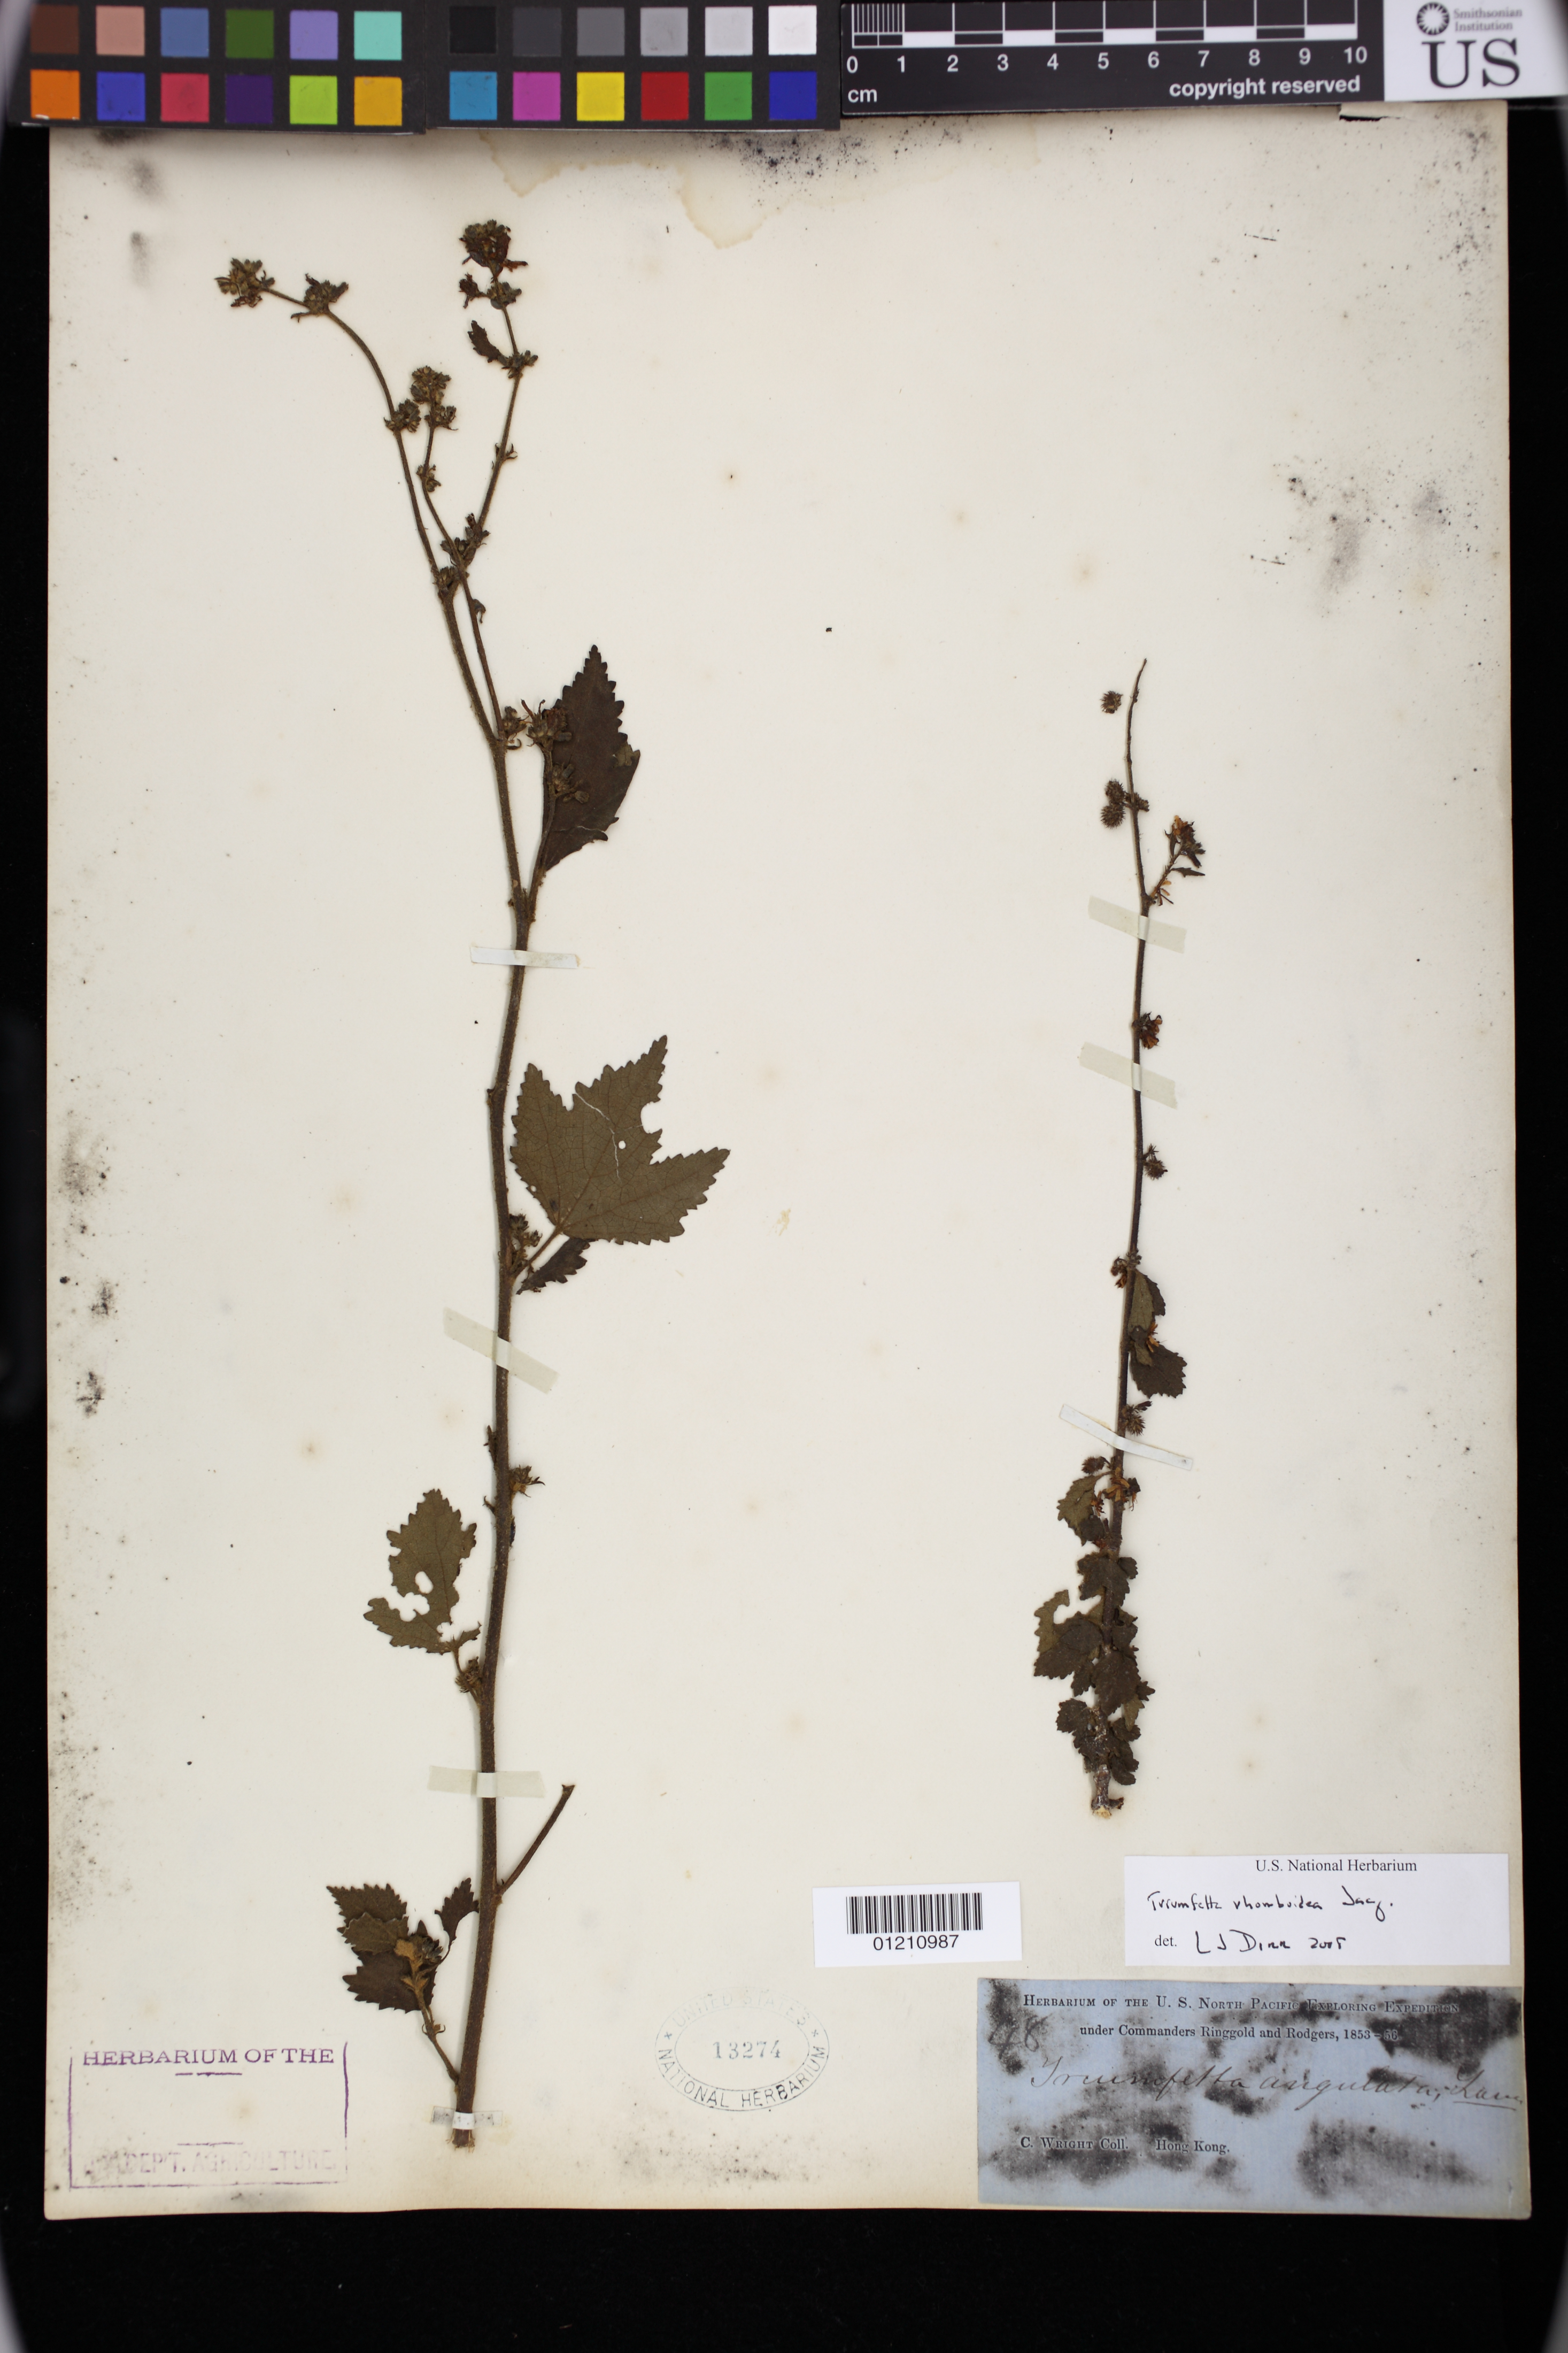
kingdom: Plantae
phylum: Tracheophyta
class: Magnoliopsida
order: Malvales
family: Malvaceae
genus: Triumfetta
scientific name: Triumfetta rhomboidea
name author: Jacq.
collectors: C. Wright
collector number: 48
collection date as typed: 1853 to -- --- 1856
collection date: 1853/1856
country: China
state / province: Hong Kong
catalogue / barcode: US 13274